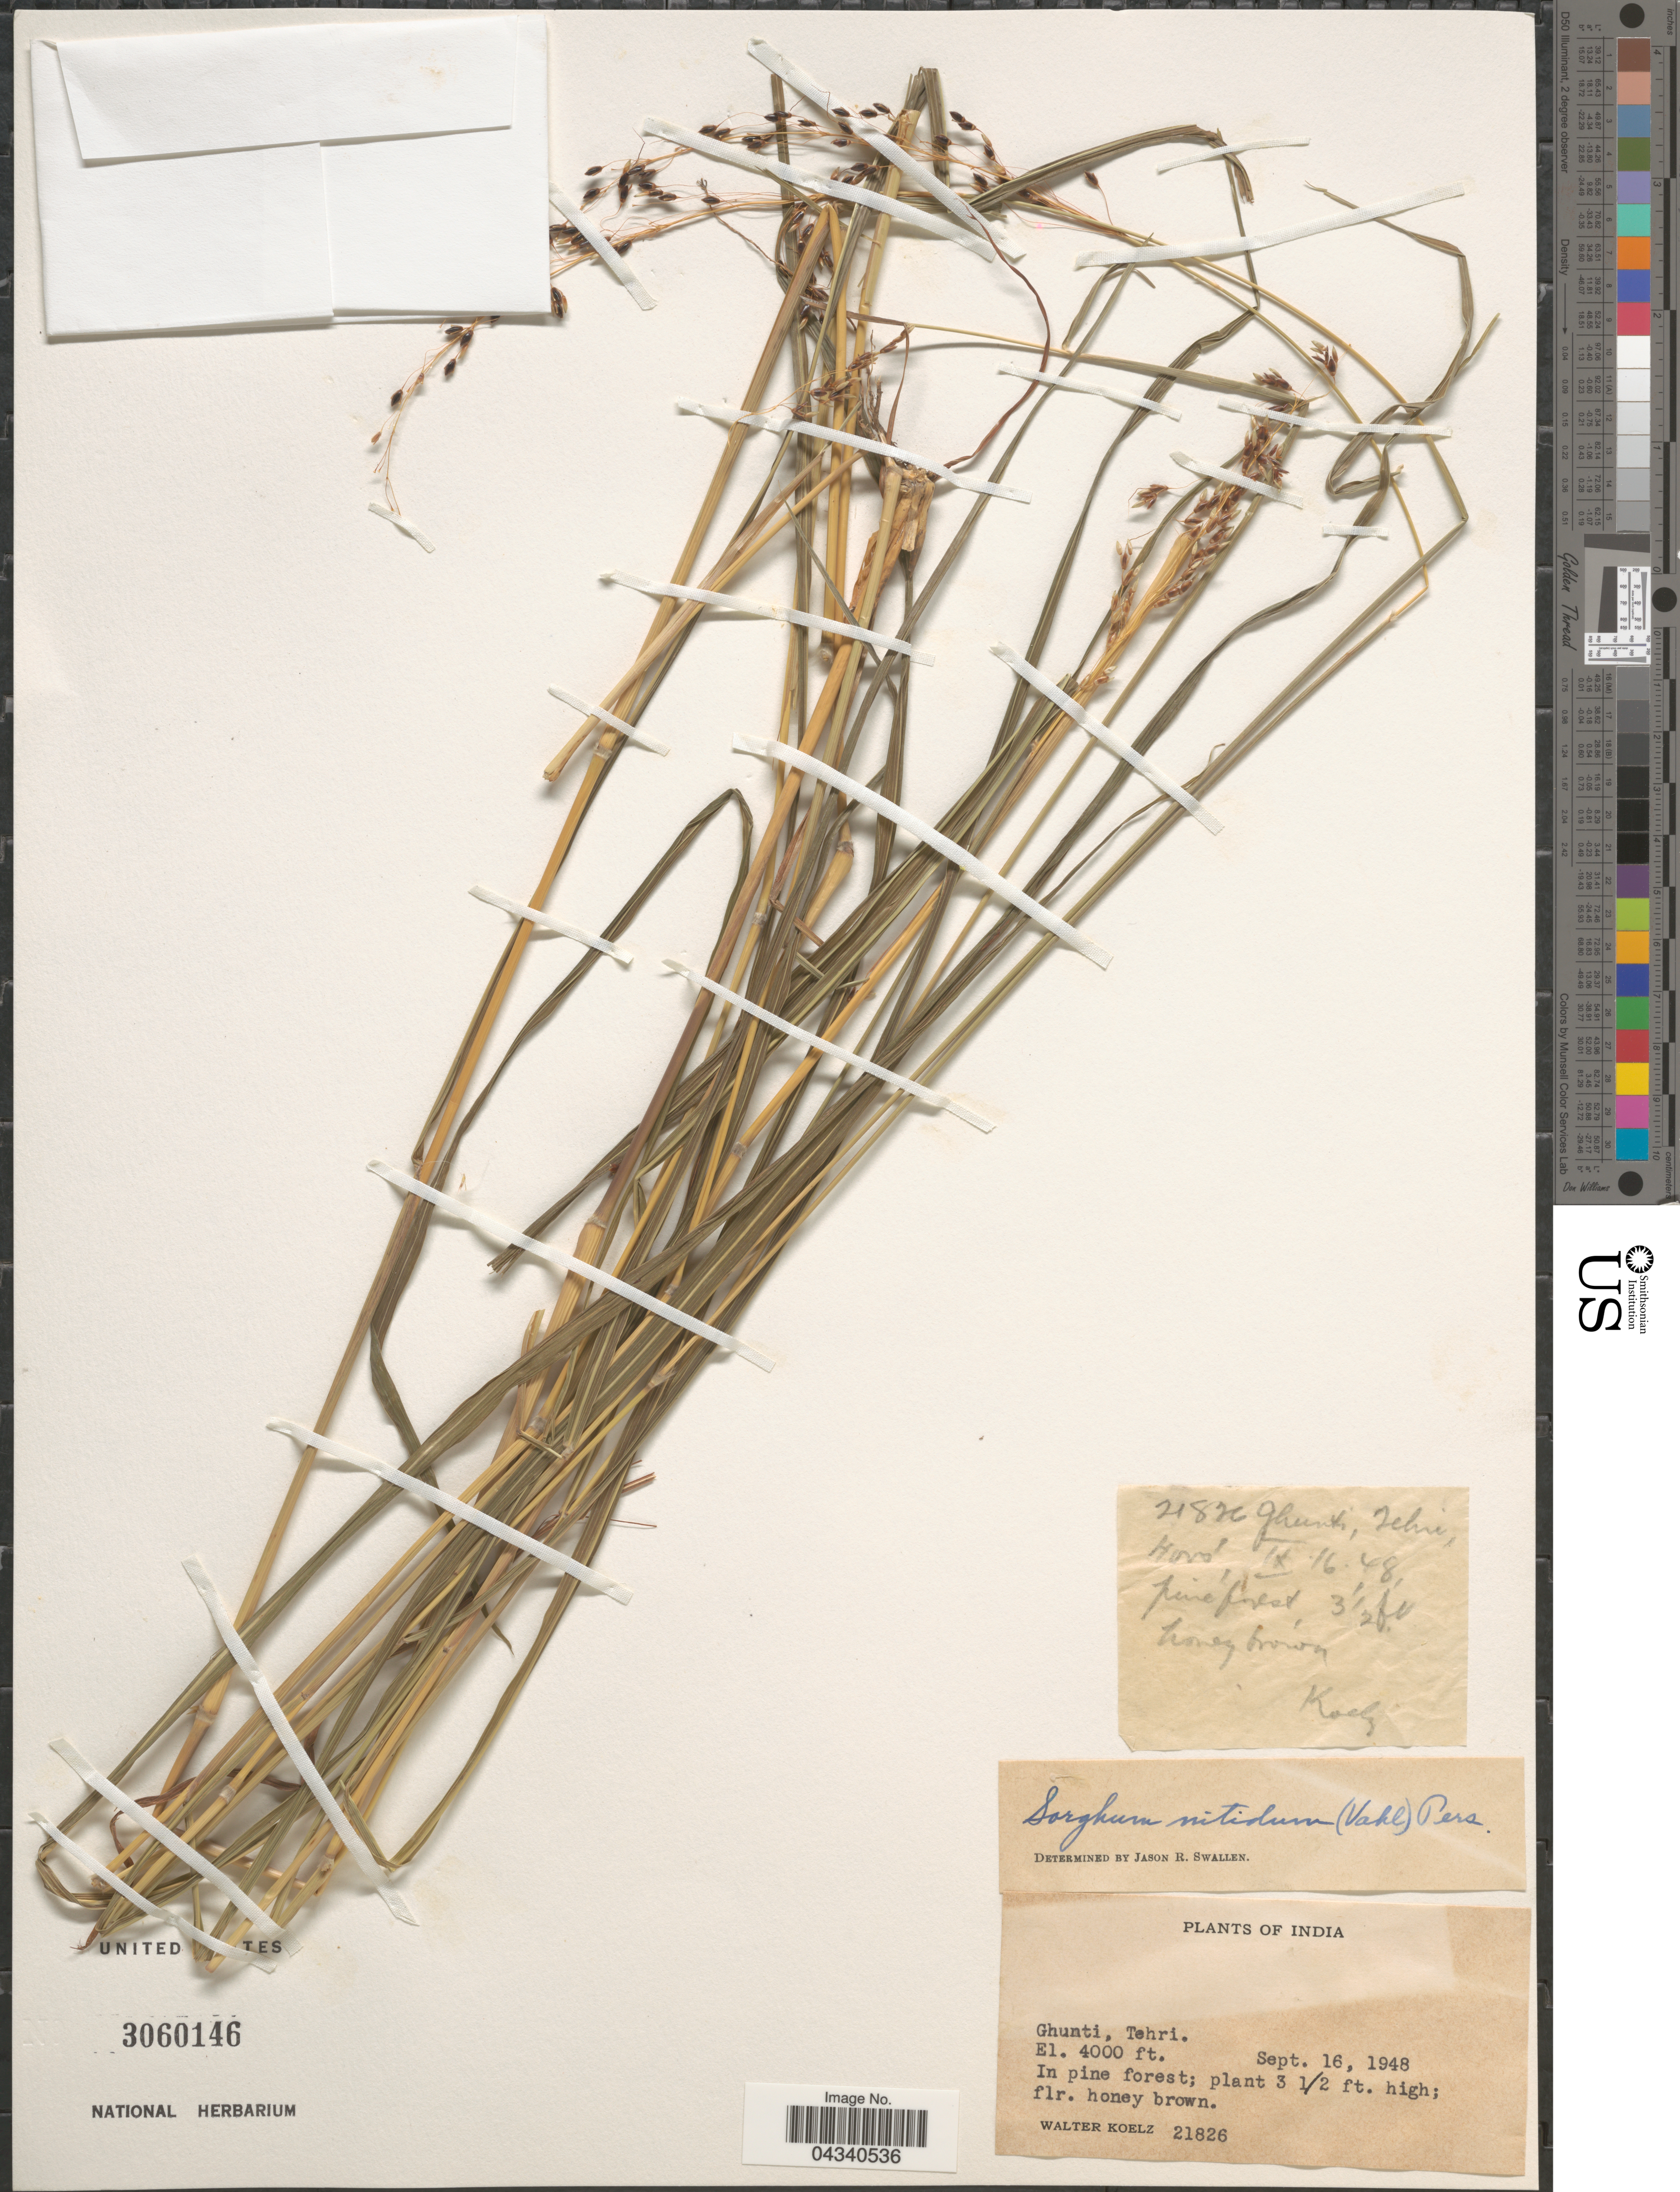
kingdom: Plantae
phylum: Tracheophyta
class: Liliopsida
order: Poales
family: Poaceae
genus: Sorghum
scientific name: Sorghum nitidum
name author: (Vahl) Pers.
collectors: W. N. Koelz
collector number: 21826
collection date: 1948-09-16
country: India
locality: Ghunti, Tehri.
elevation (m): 1219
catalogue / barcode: US 3060146